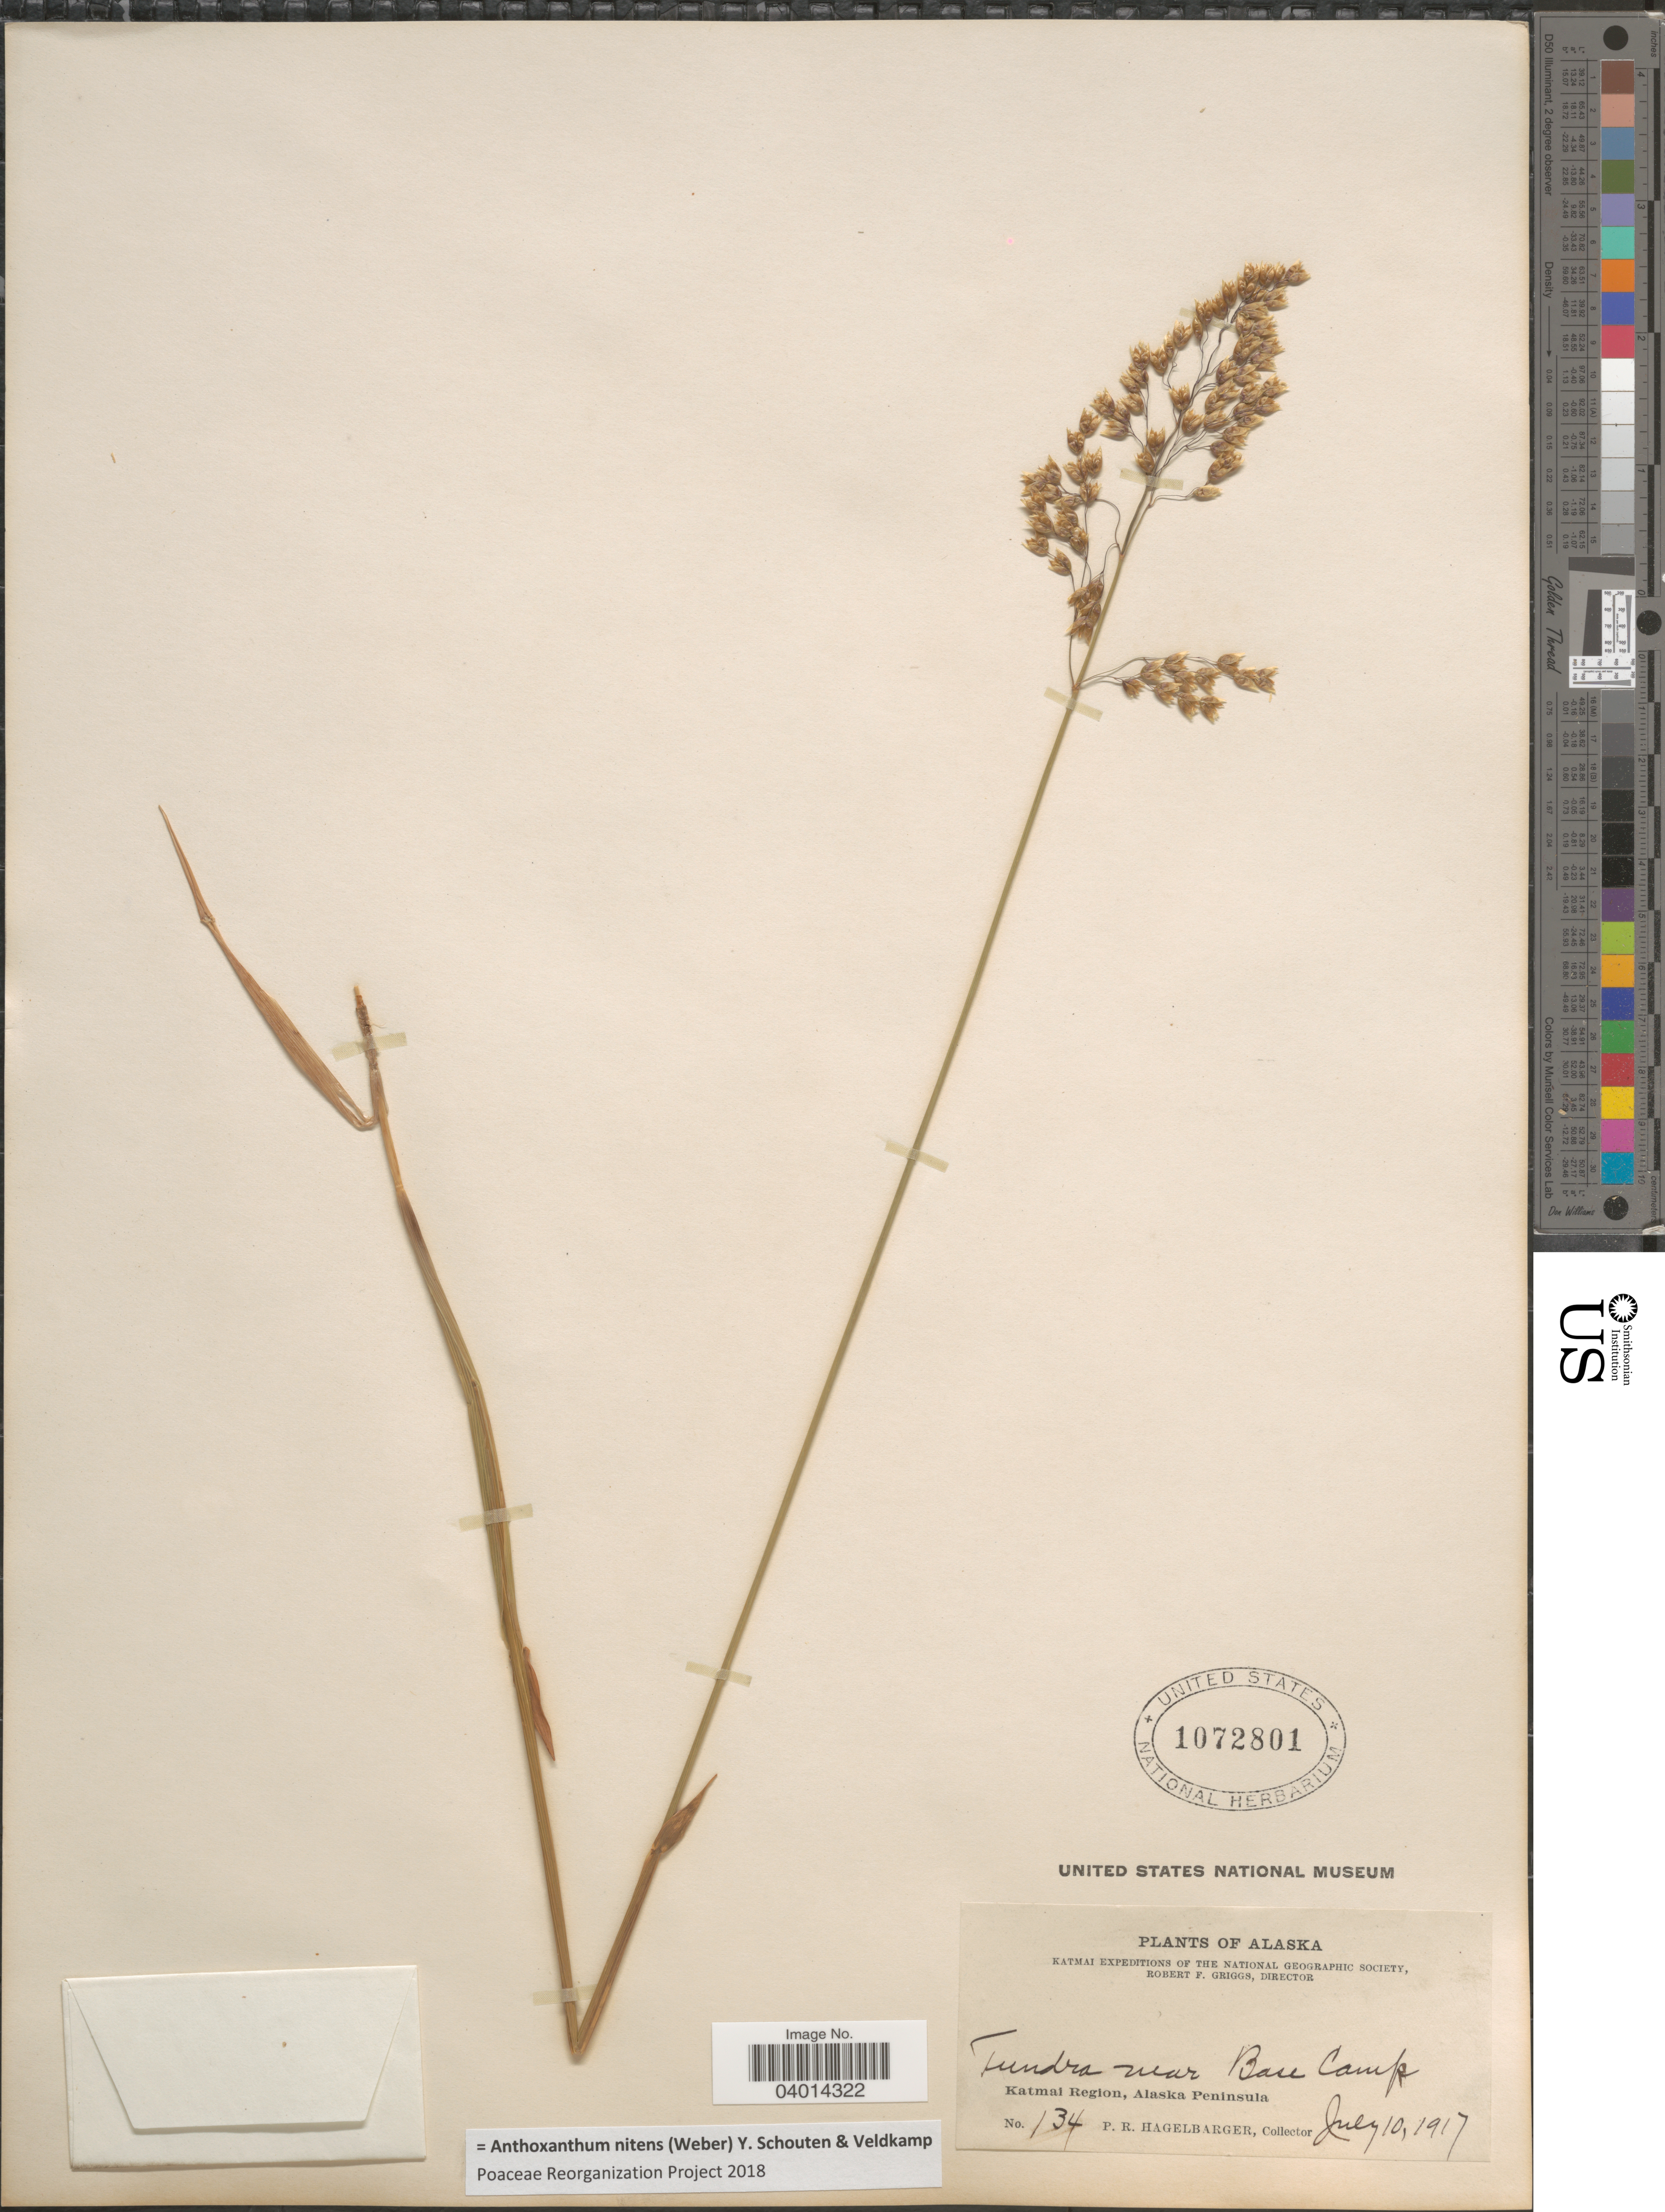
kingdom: Plantae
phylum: Tracheophyta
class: Liliopsida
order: Poales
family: Poaceae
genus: Anthoxanthum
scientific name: Anthoxanthum nitens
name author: (G.H. Weber) R.T.A. Schouten & Veldkamp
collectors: P. Hagelbarger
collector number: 134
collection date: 1917-07-10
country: United States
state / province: Alaska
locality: Tundra near Base Camp. Katmai Region, Alaska Peninsula.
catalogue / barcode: US 1072801